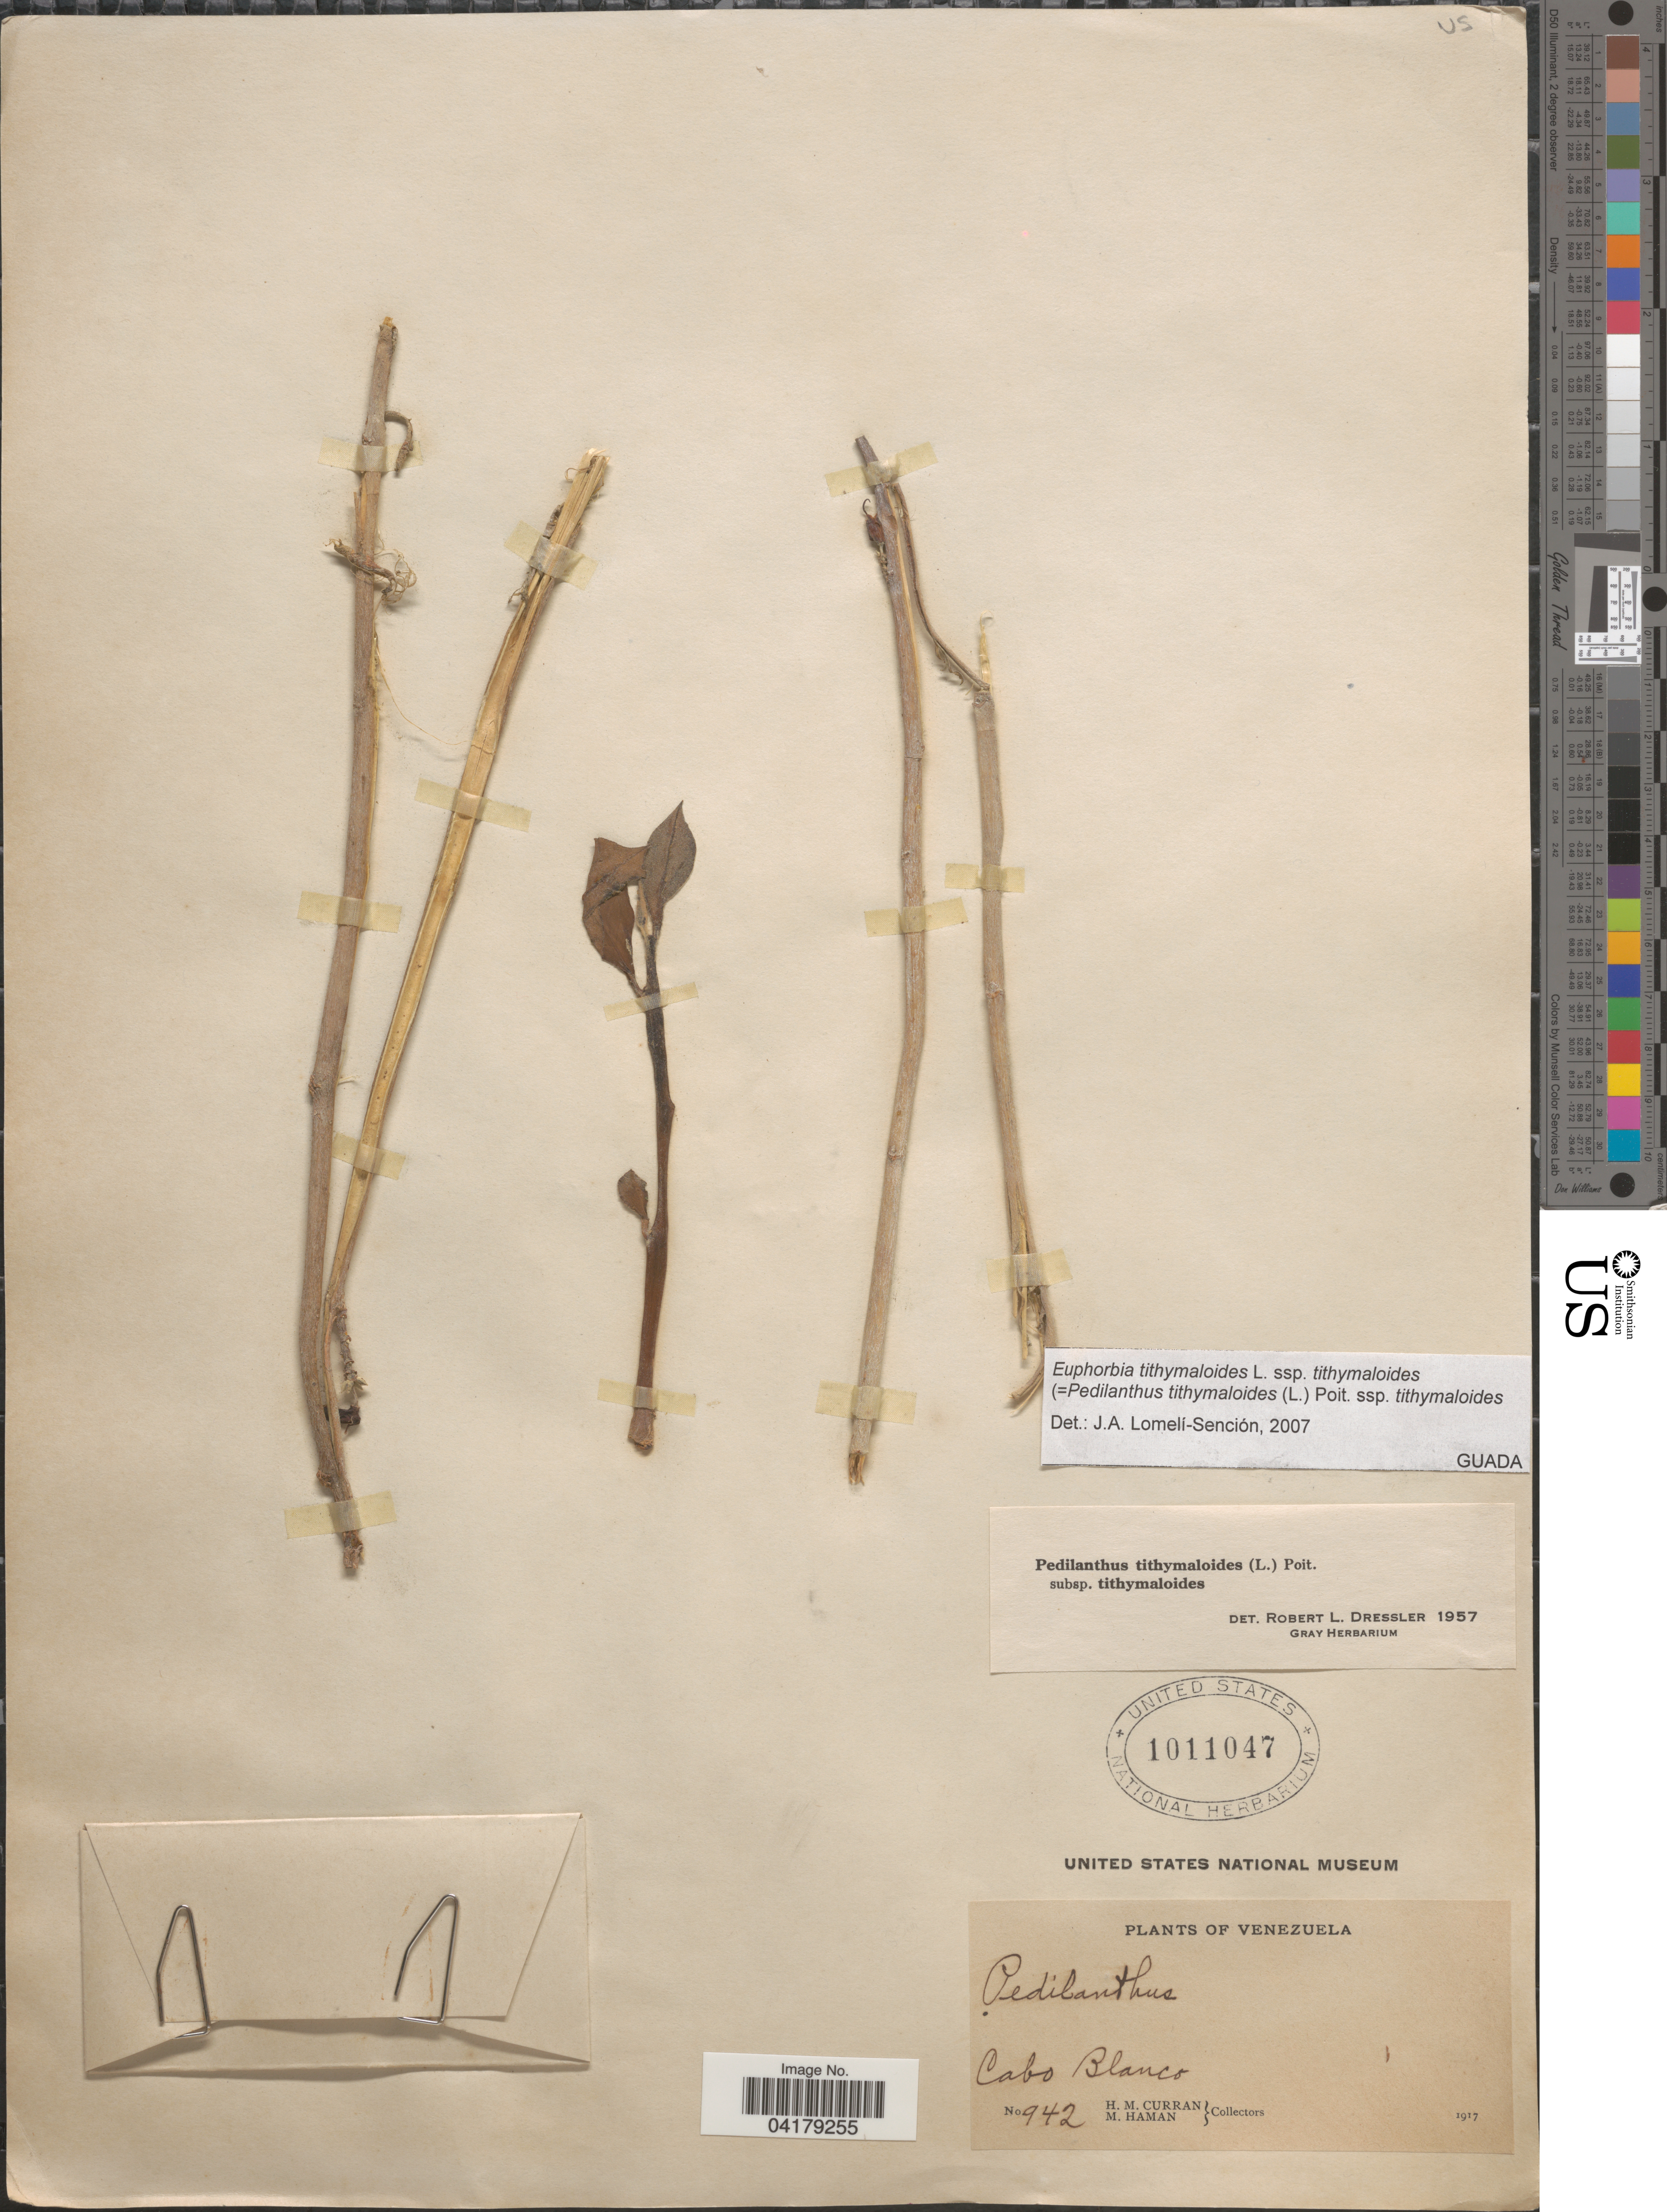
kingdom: Plantae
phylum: Tracheophyta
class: Magnoliopsida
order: Malpighiales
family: Euphorbiaceae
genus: Euphorbia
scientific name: Euphorbia tithymaloides subsp. tithymaloides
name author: L.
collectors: H. M. Curran & M. Haman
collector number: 942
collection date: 1917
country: Venezuela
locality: Cabo Blanco.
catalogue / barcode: US 1011047